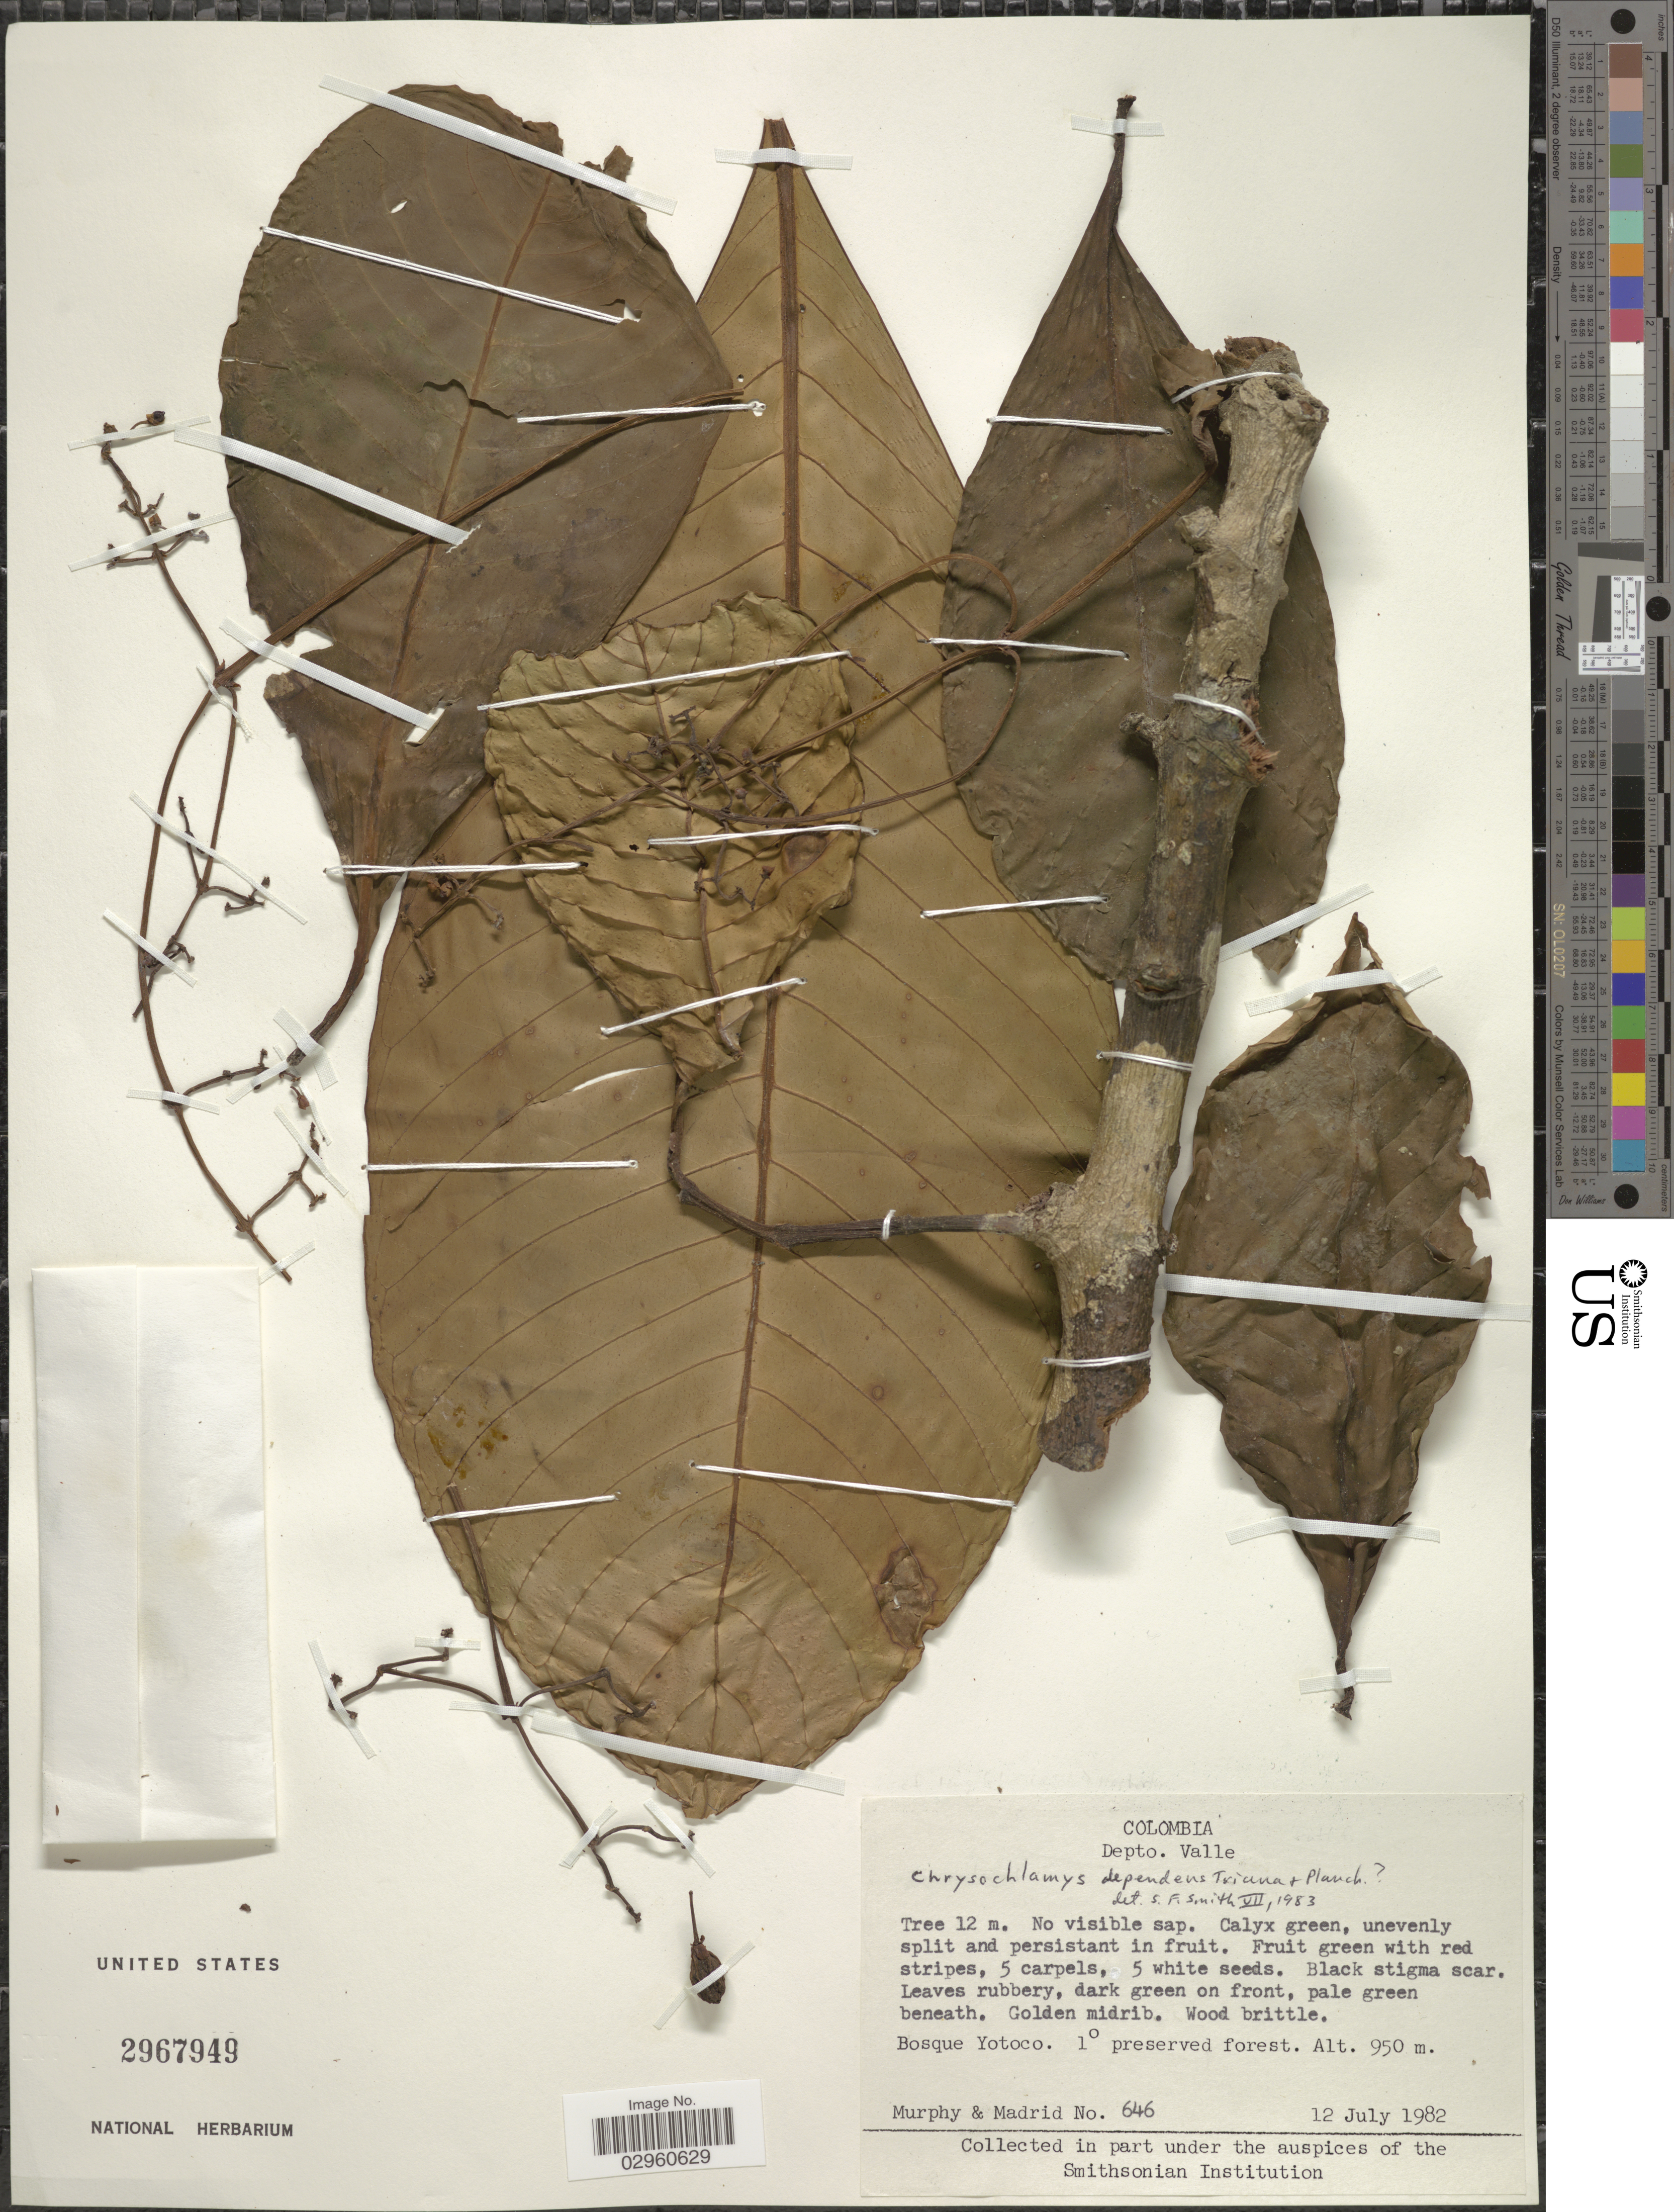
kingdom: Plantae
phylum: Tracheophyta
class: Magnoliopsida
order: Malpighiales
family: Clusiaceae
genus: Chrysochlamys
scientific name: Chrysochlamys dependens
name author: Planch. & Triana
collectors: -. Murphy & -. Madrid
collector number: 646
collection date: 1982-07-12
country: Colombia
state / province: Valle del Cauca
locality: Depto. Valle. Bosque Yotoco.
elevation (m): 950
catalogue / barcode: US 2967949